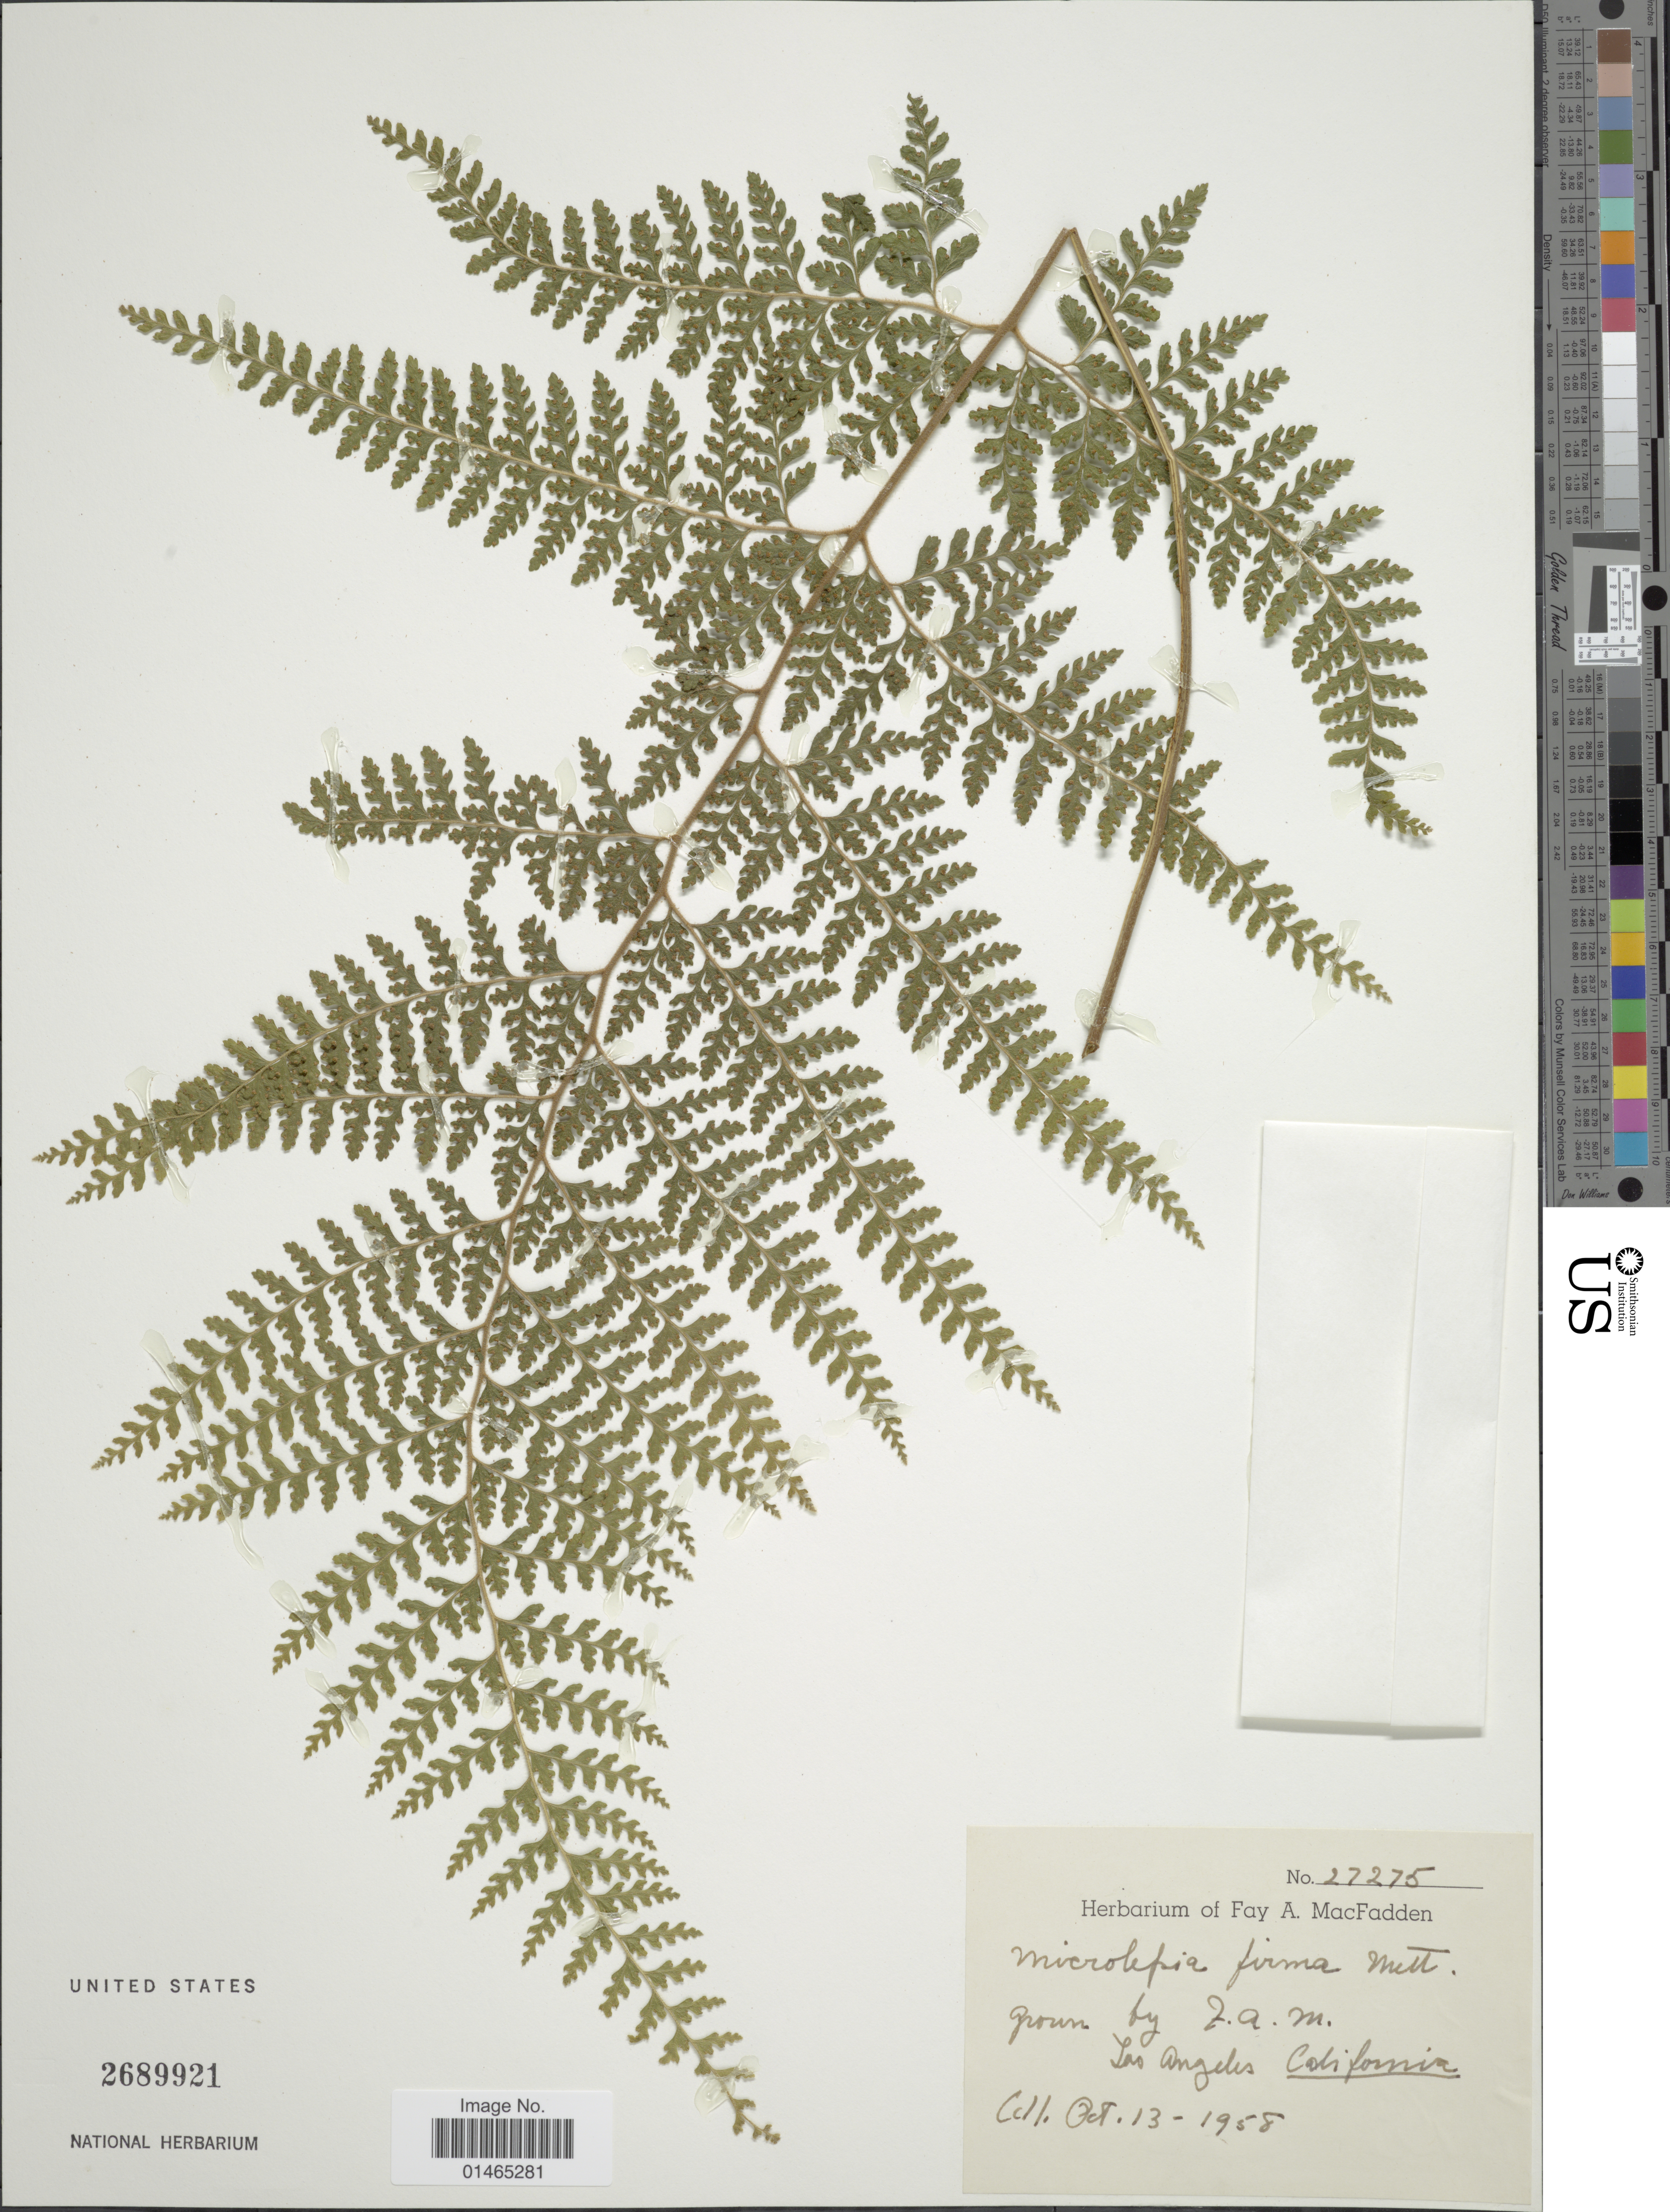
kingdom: Plantae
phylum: Tracheophyta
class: Polypodiopsida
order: Polypodiales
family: Dennstaedtiaceae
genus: Microlepia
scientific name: Microlepia firma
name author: Mett. ex Kuhn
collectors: ex herb. Fay A. MacFadden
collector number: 27275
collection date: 1958-10-13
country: United States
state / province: California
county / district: Los Angeles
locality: Grown by F.A.M. Los Angeles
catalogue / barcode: US 2689921